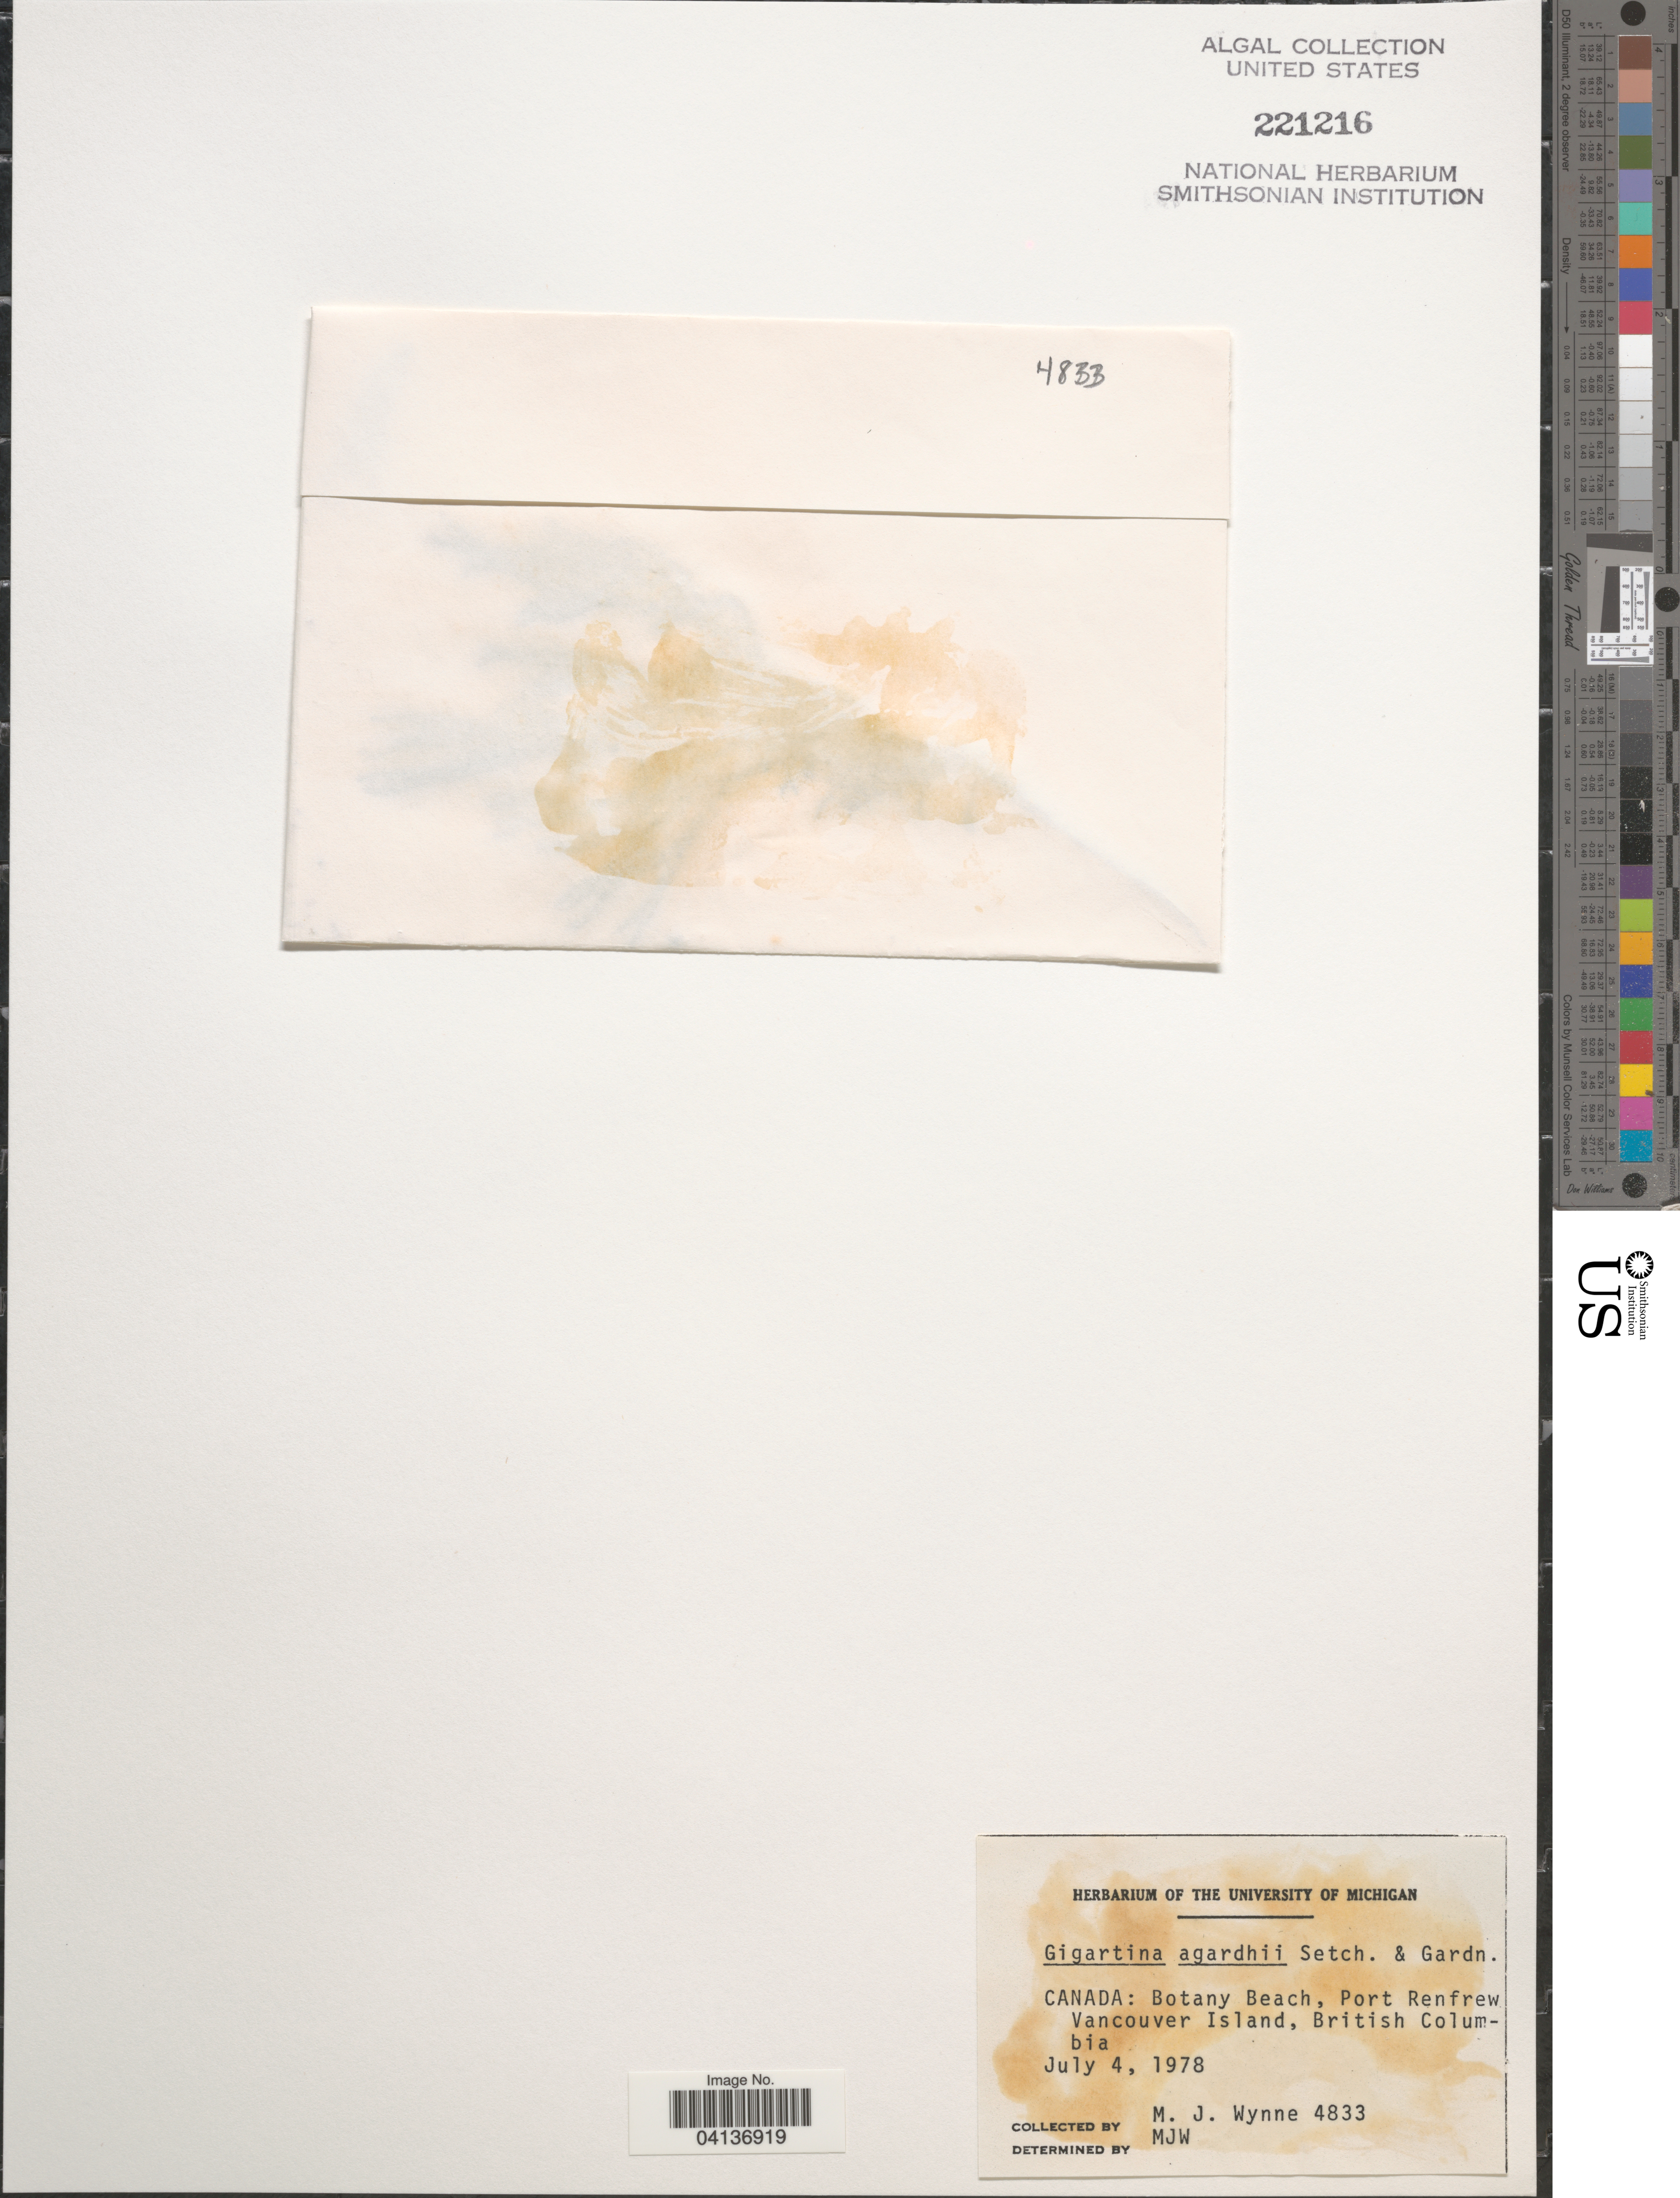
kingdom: Plantae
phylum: Rhodophyta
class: Florideophyceae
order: Gigartinales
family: Phyllophoraceae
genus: Mastocarpus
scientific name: Mastocarpus agardhii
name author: (Setchell & N.L. Gardner) S.C. Lindstrom et al.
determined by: Algae name updating Project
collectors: M.J. Wynne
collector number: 4833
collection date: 1978-07-04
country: Canada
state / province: British Columbia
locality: Botany Beach, Port Renfrew Vancouver Island.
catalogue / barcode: US 221216